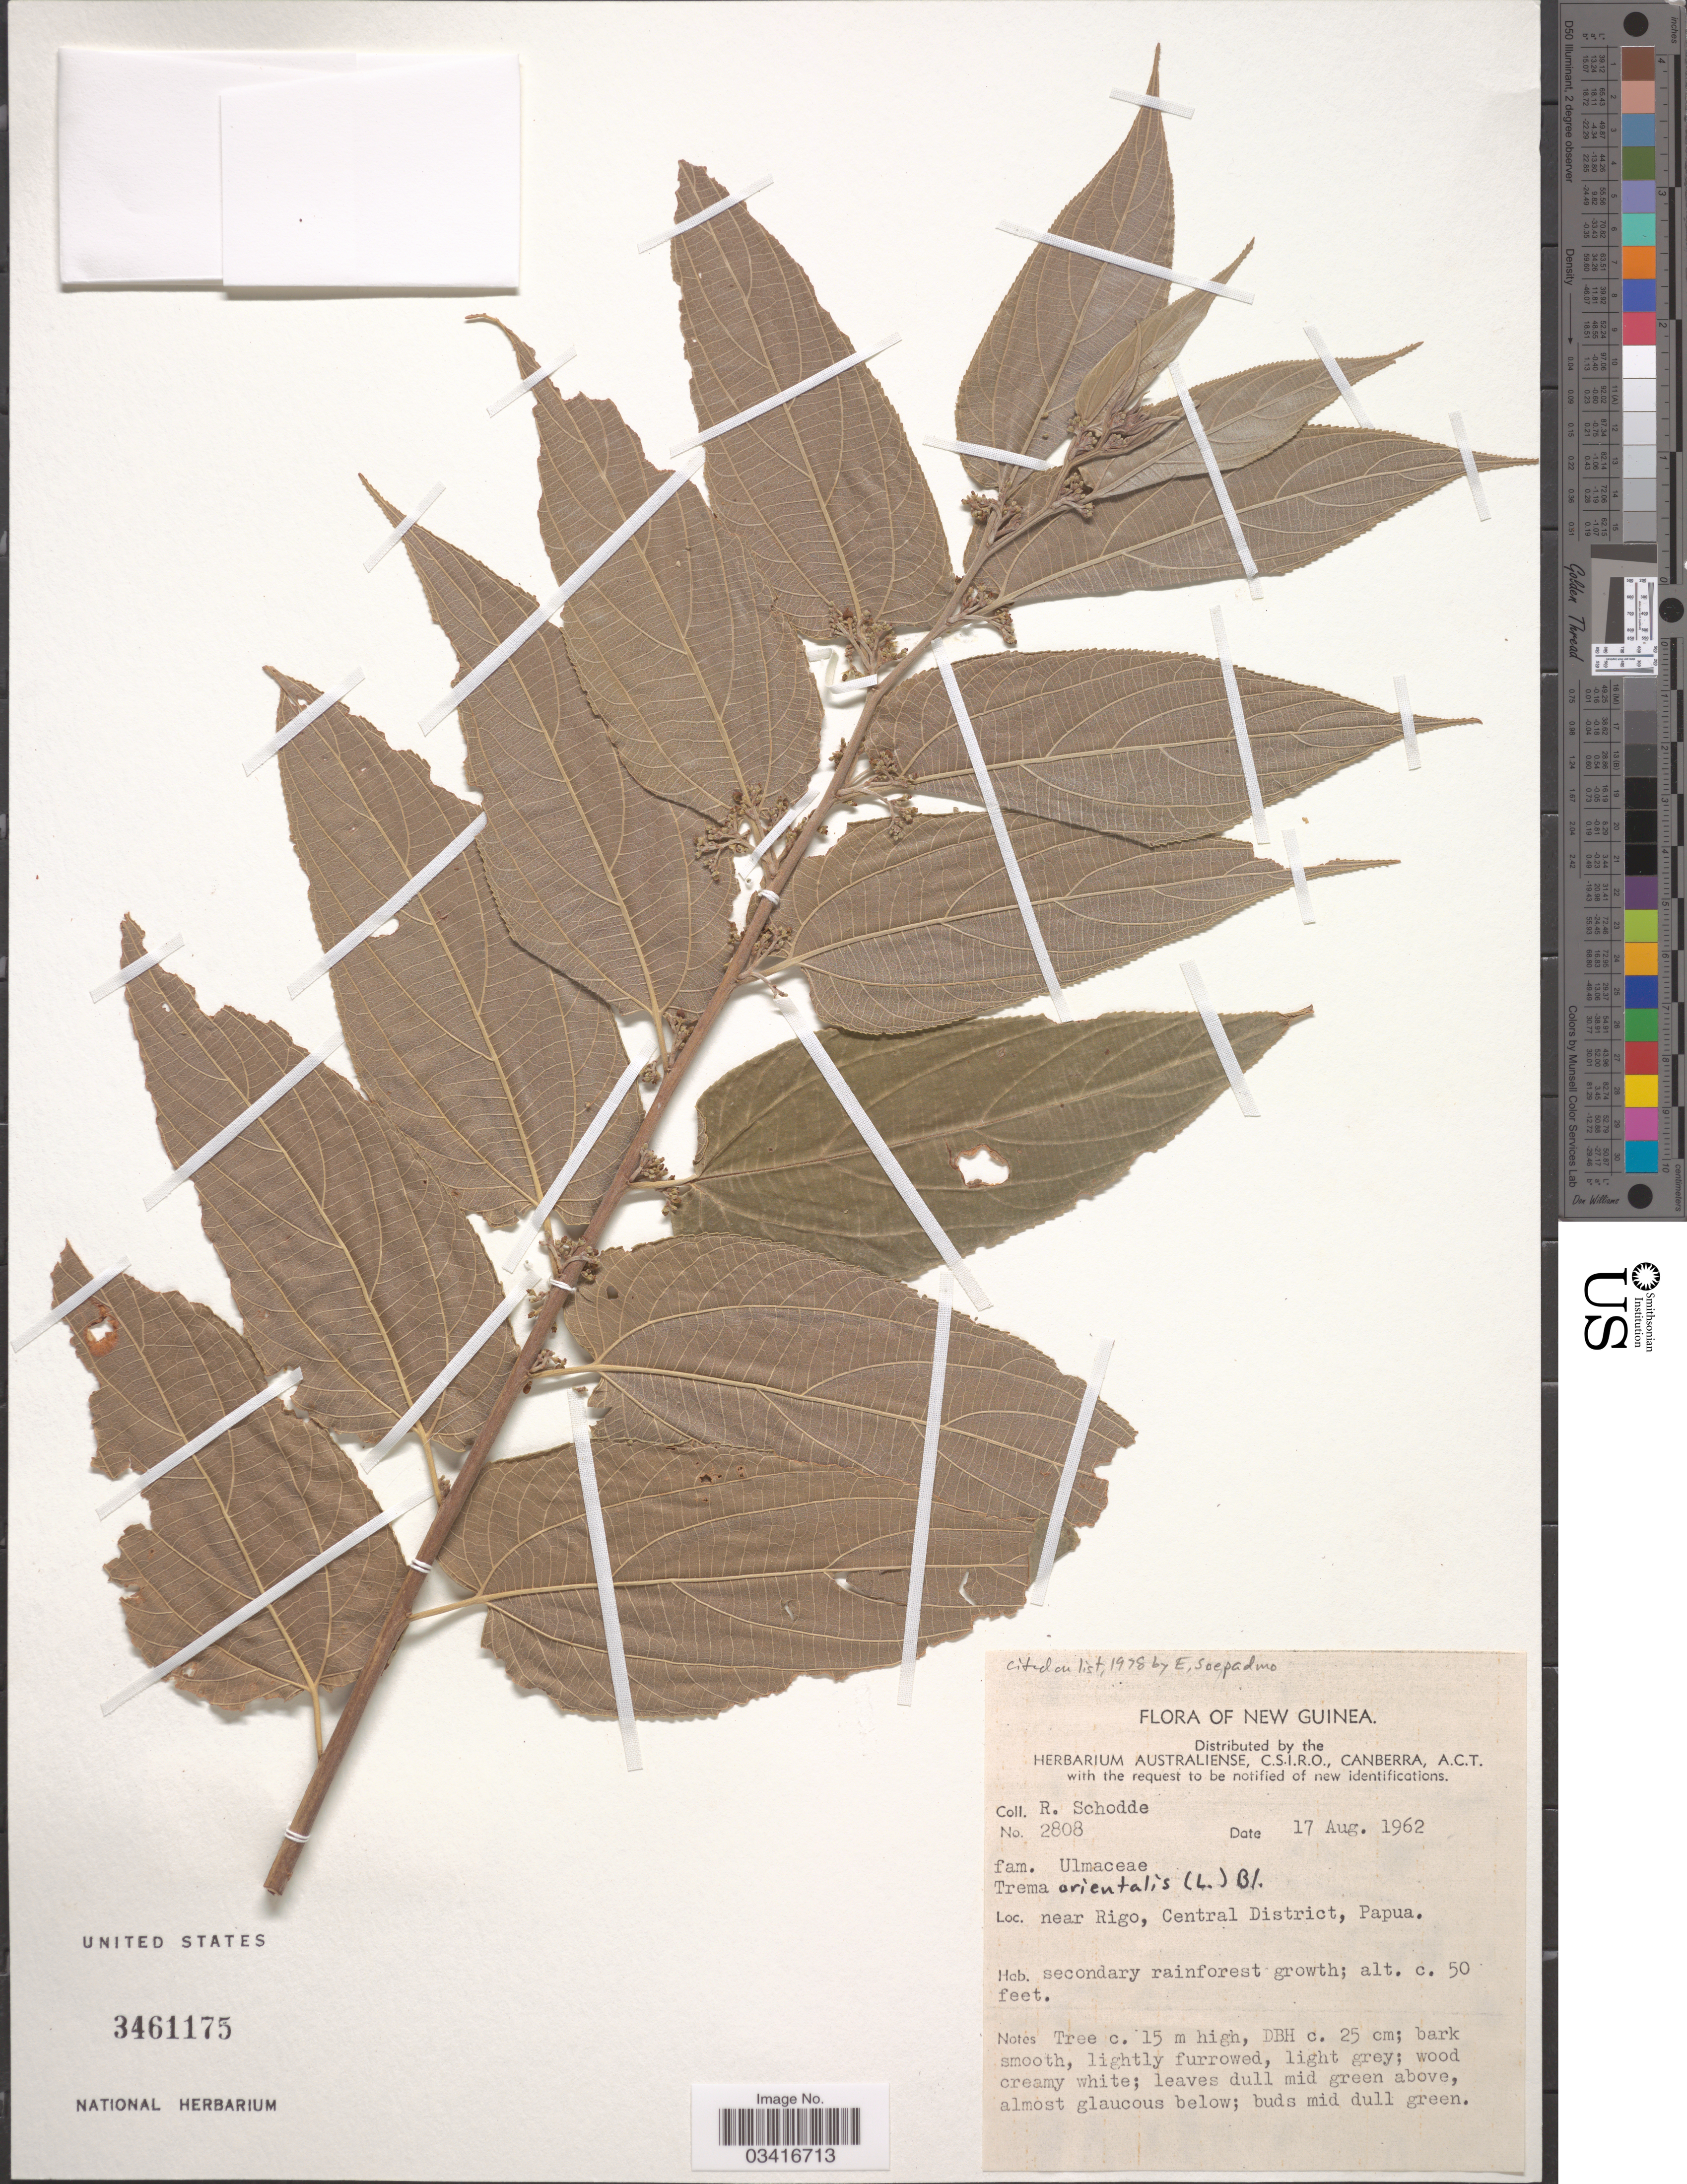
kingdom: Plantae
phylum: Tracheophyta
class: Magnoliopsida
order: Rosales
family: Cannabaceae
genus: Trema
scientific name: Trema orientale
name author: (L.) Blume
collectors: R. Schodde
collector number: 2808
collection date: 1962-08-17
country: Papua New Guinea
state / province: Central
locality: New Guinea, near Rigo, Central District, Papua.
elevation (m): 15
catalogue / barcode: US 3461175